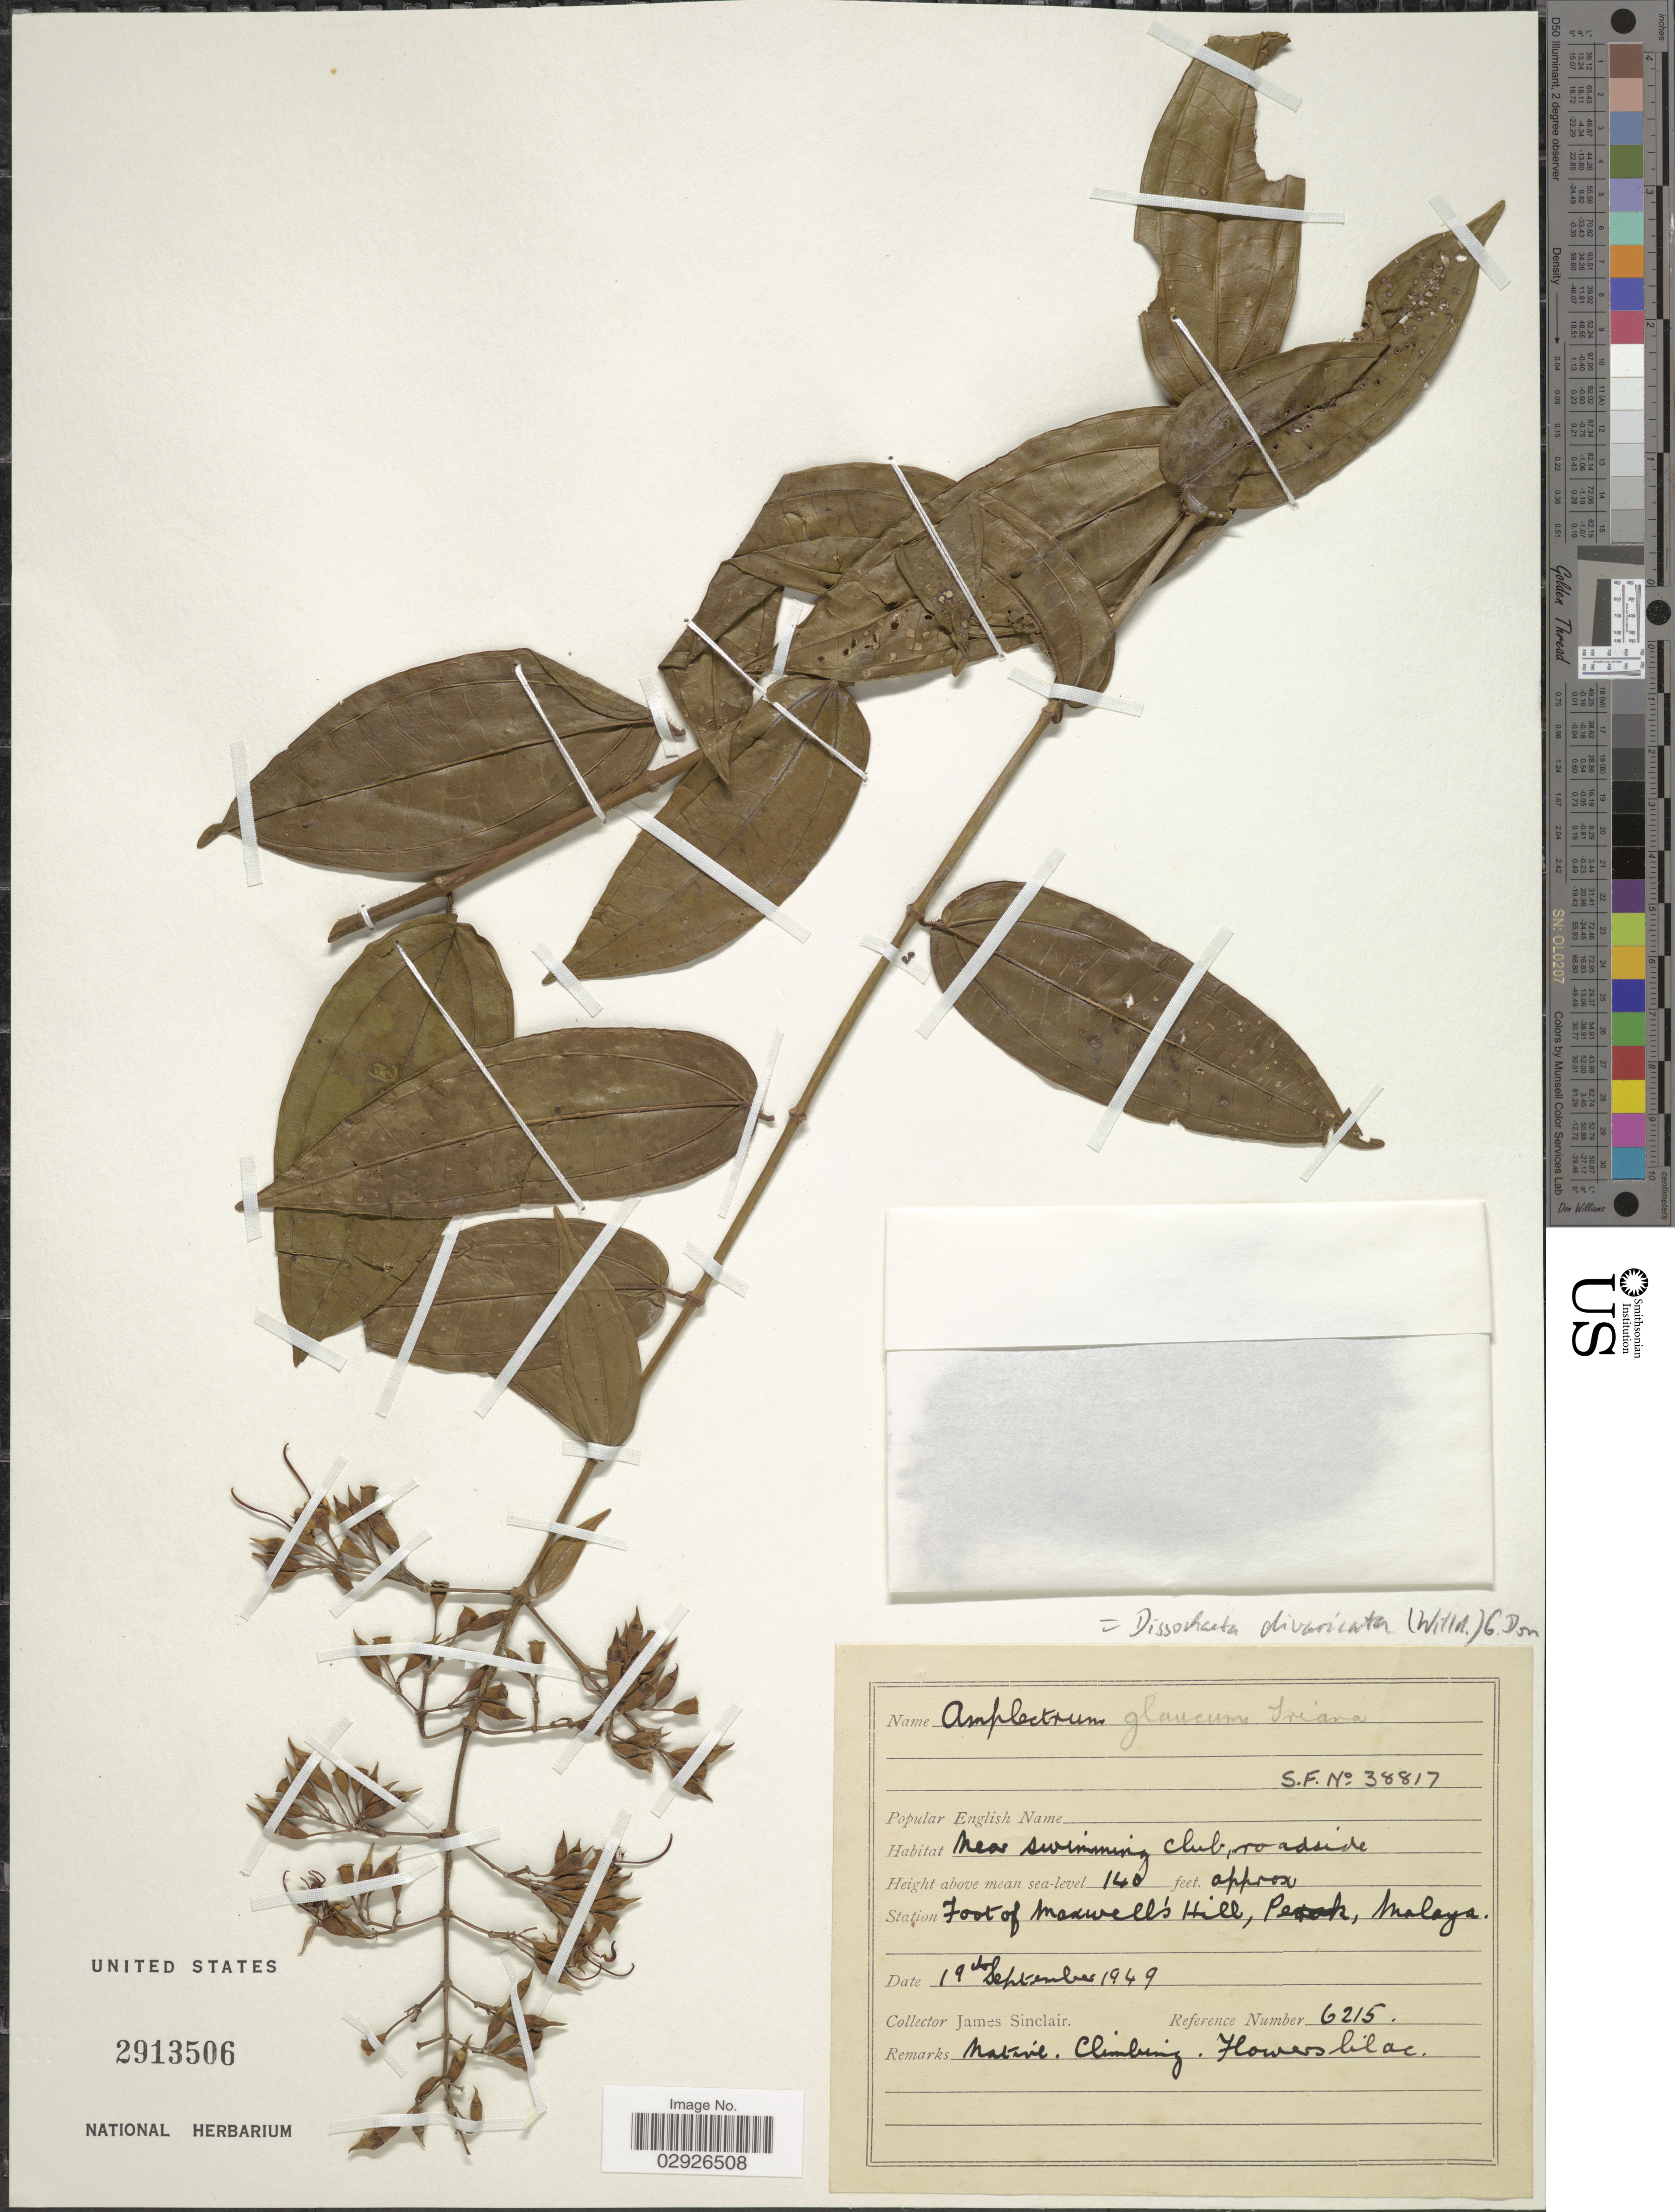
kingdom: Plantae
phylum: Tracheophyta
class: Magnoliopsida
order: Myrtales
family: Melastomataceae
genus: Diplectria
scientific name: Diplectria divaricata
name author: (Willd.) Kuntze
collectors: J. Sinclair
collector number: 6215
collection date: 1949-09-19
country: Malaysia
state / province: Perak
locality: Station Foot of Maxwell's Hill, Perak, Malaya.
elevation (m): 43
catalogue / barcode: US 2913506